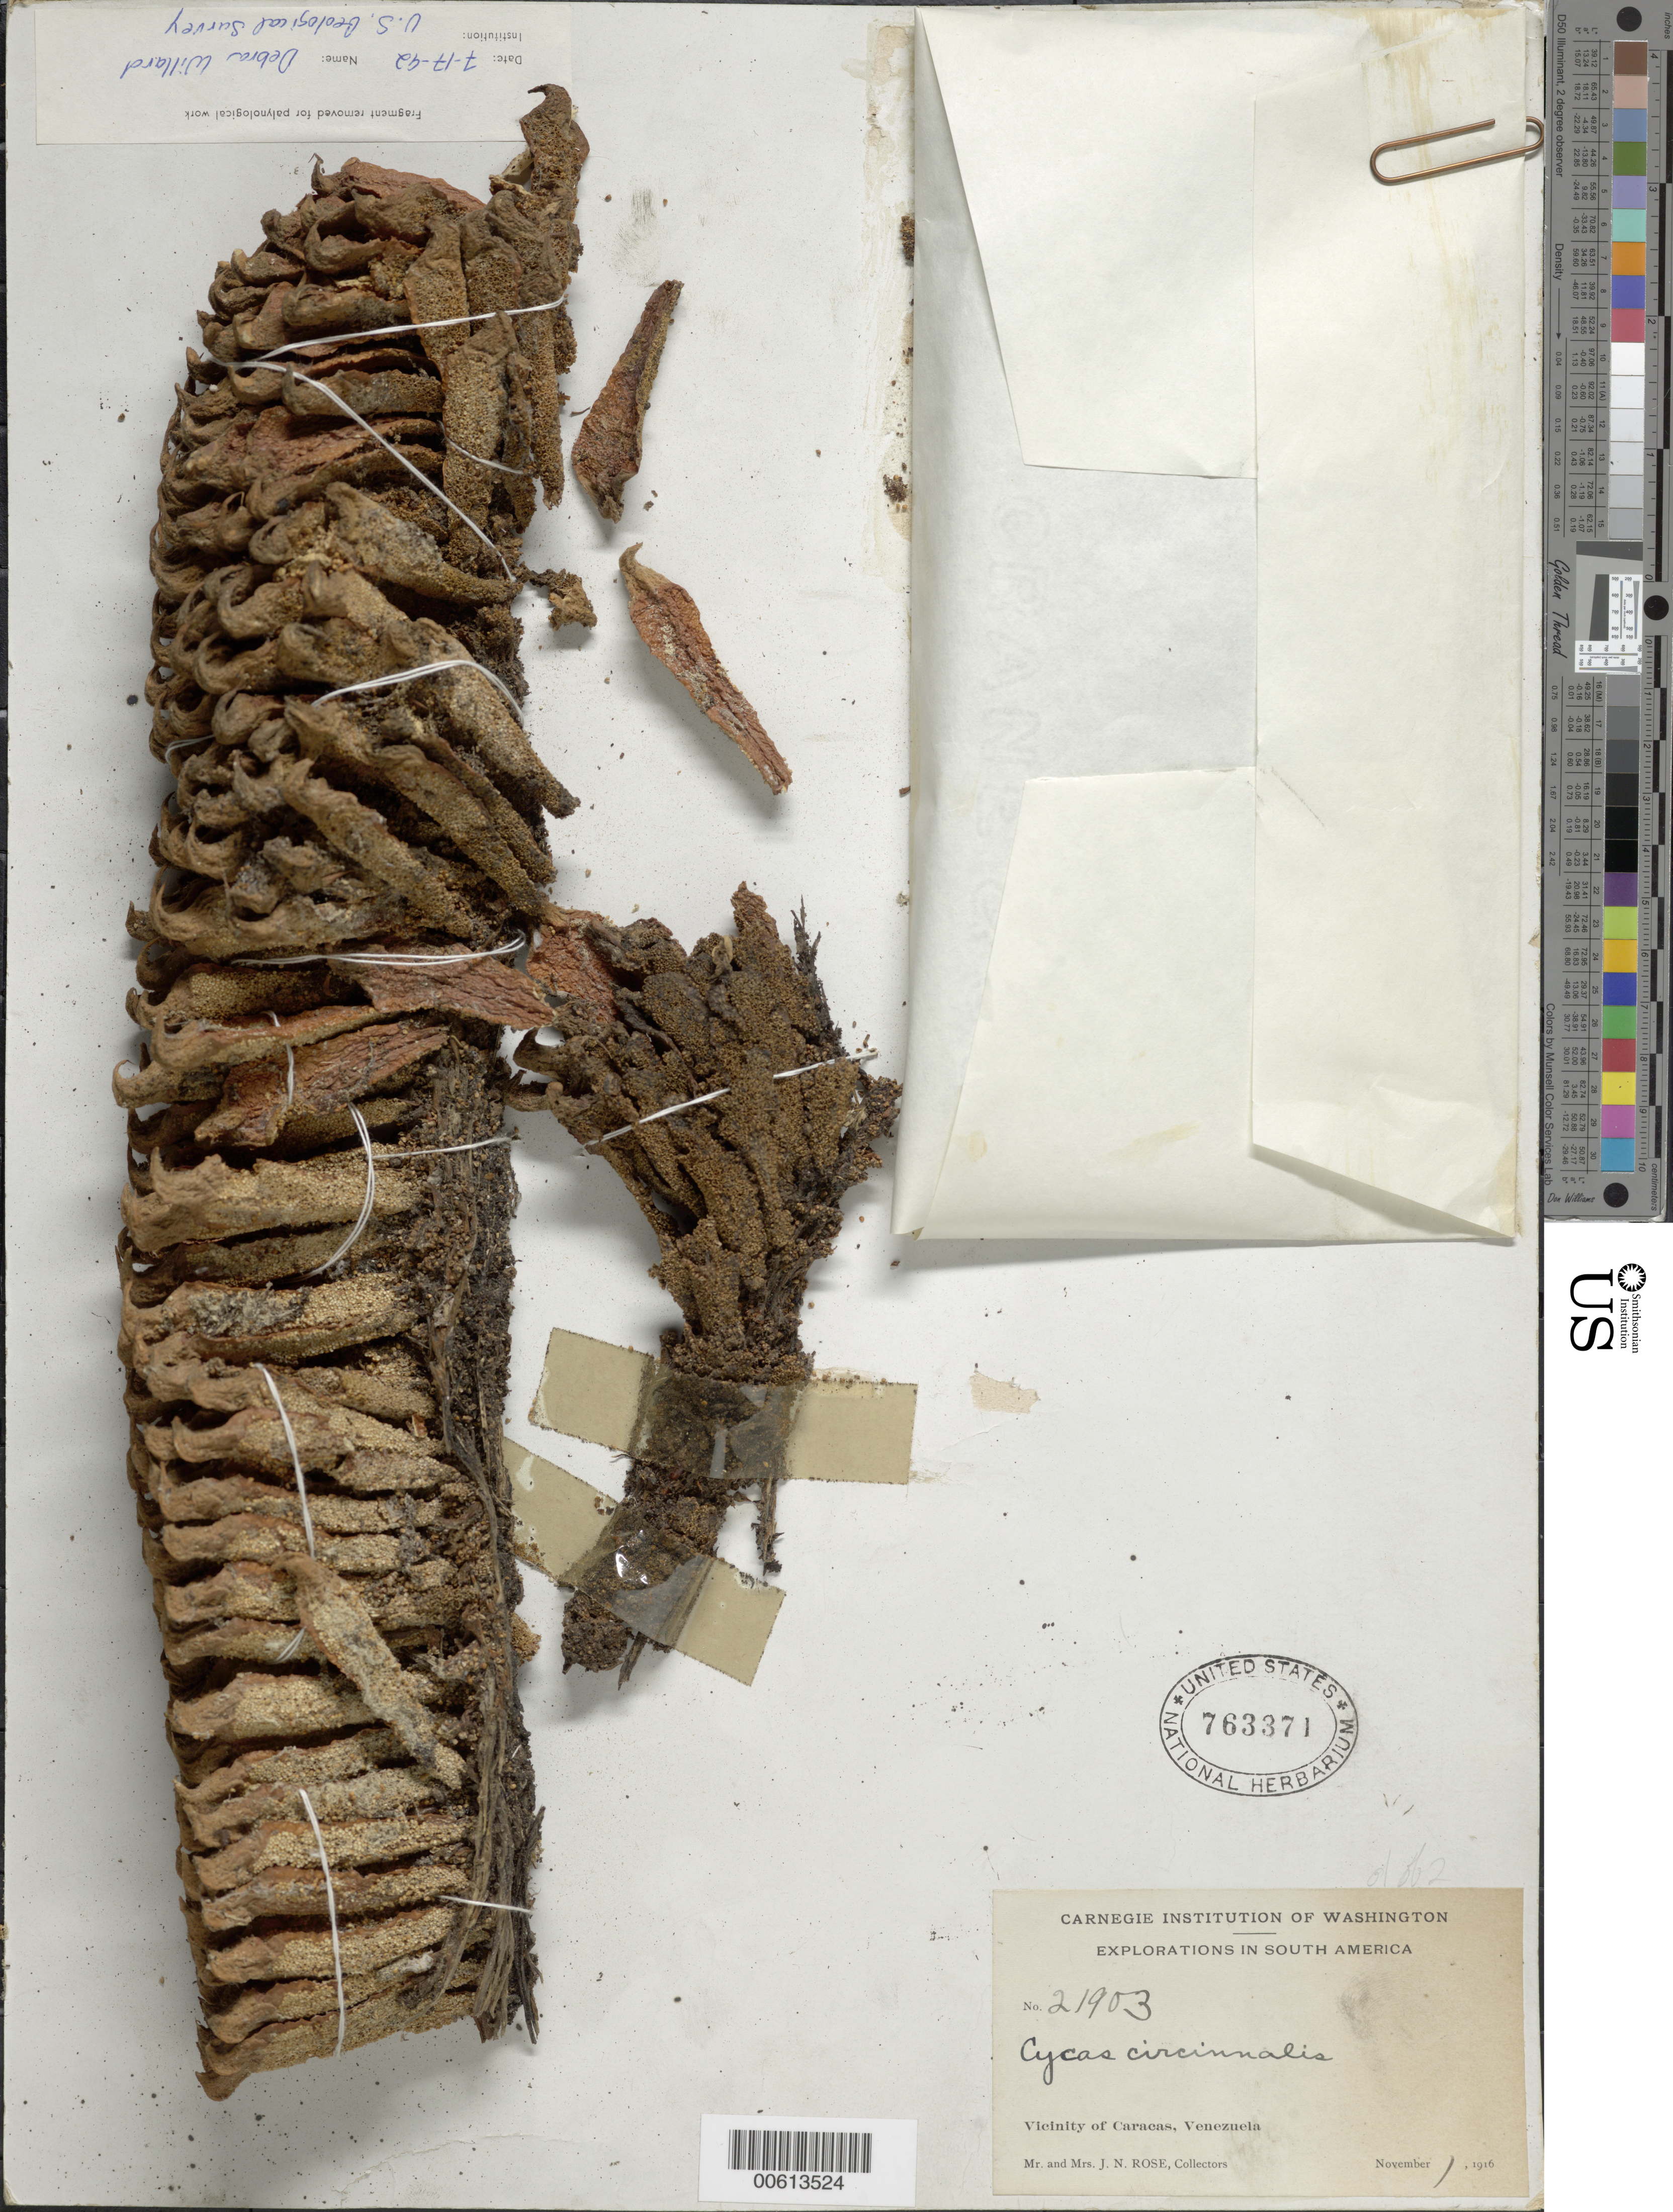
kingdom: Plantae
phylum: Tracheophyta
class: Cycadopsida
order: Cycadales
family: Cycadaceae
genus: Cycas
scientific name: Cycas circinalis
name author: L.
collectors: J. N. Rose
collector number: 21903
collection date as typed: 01 Nov 1916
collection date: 1916-11-01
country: Venezuela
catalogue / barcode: US 763371